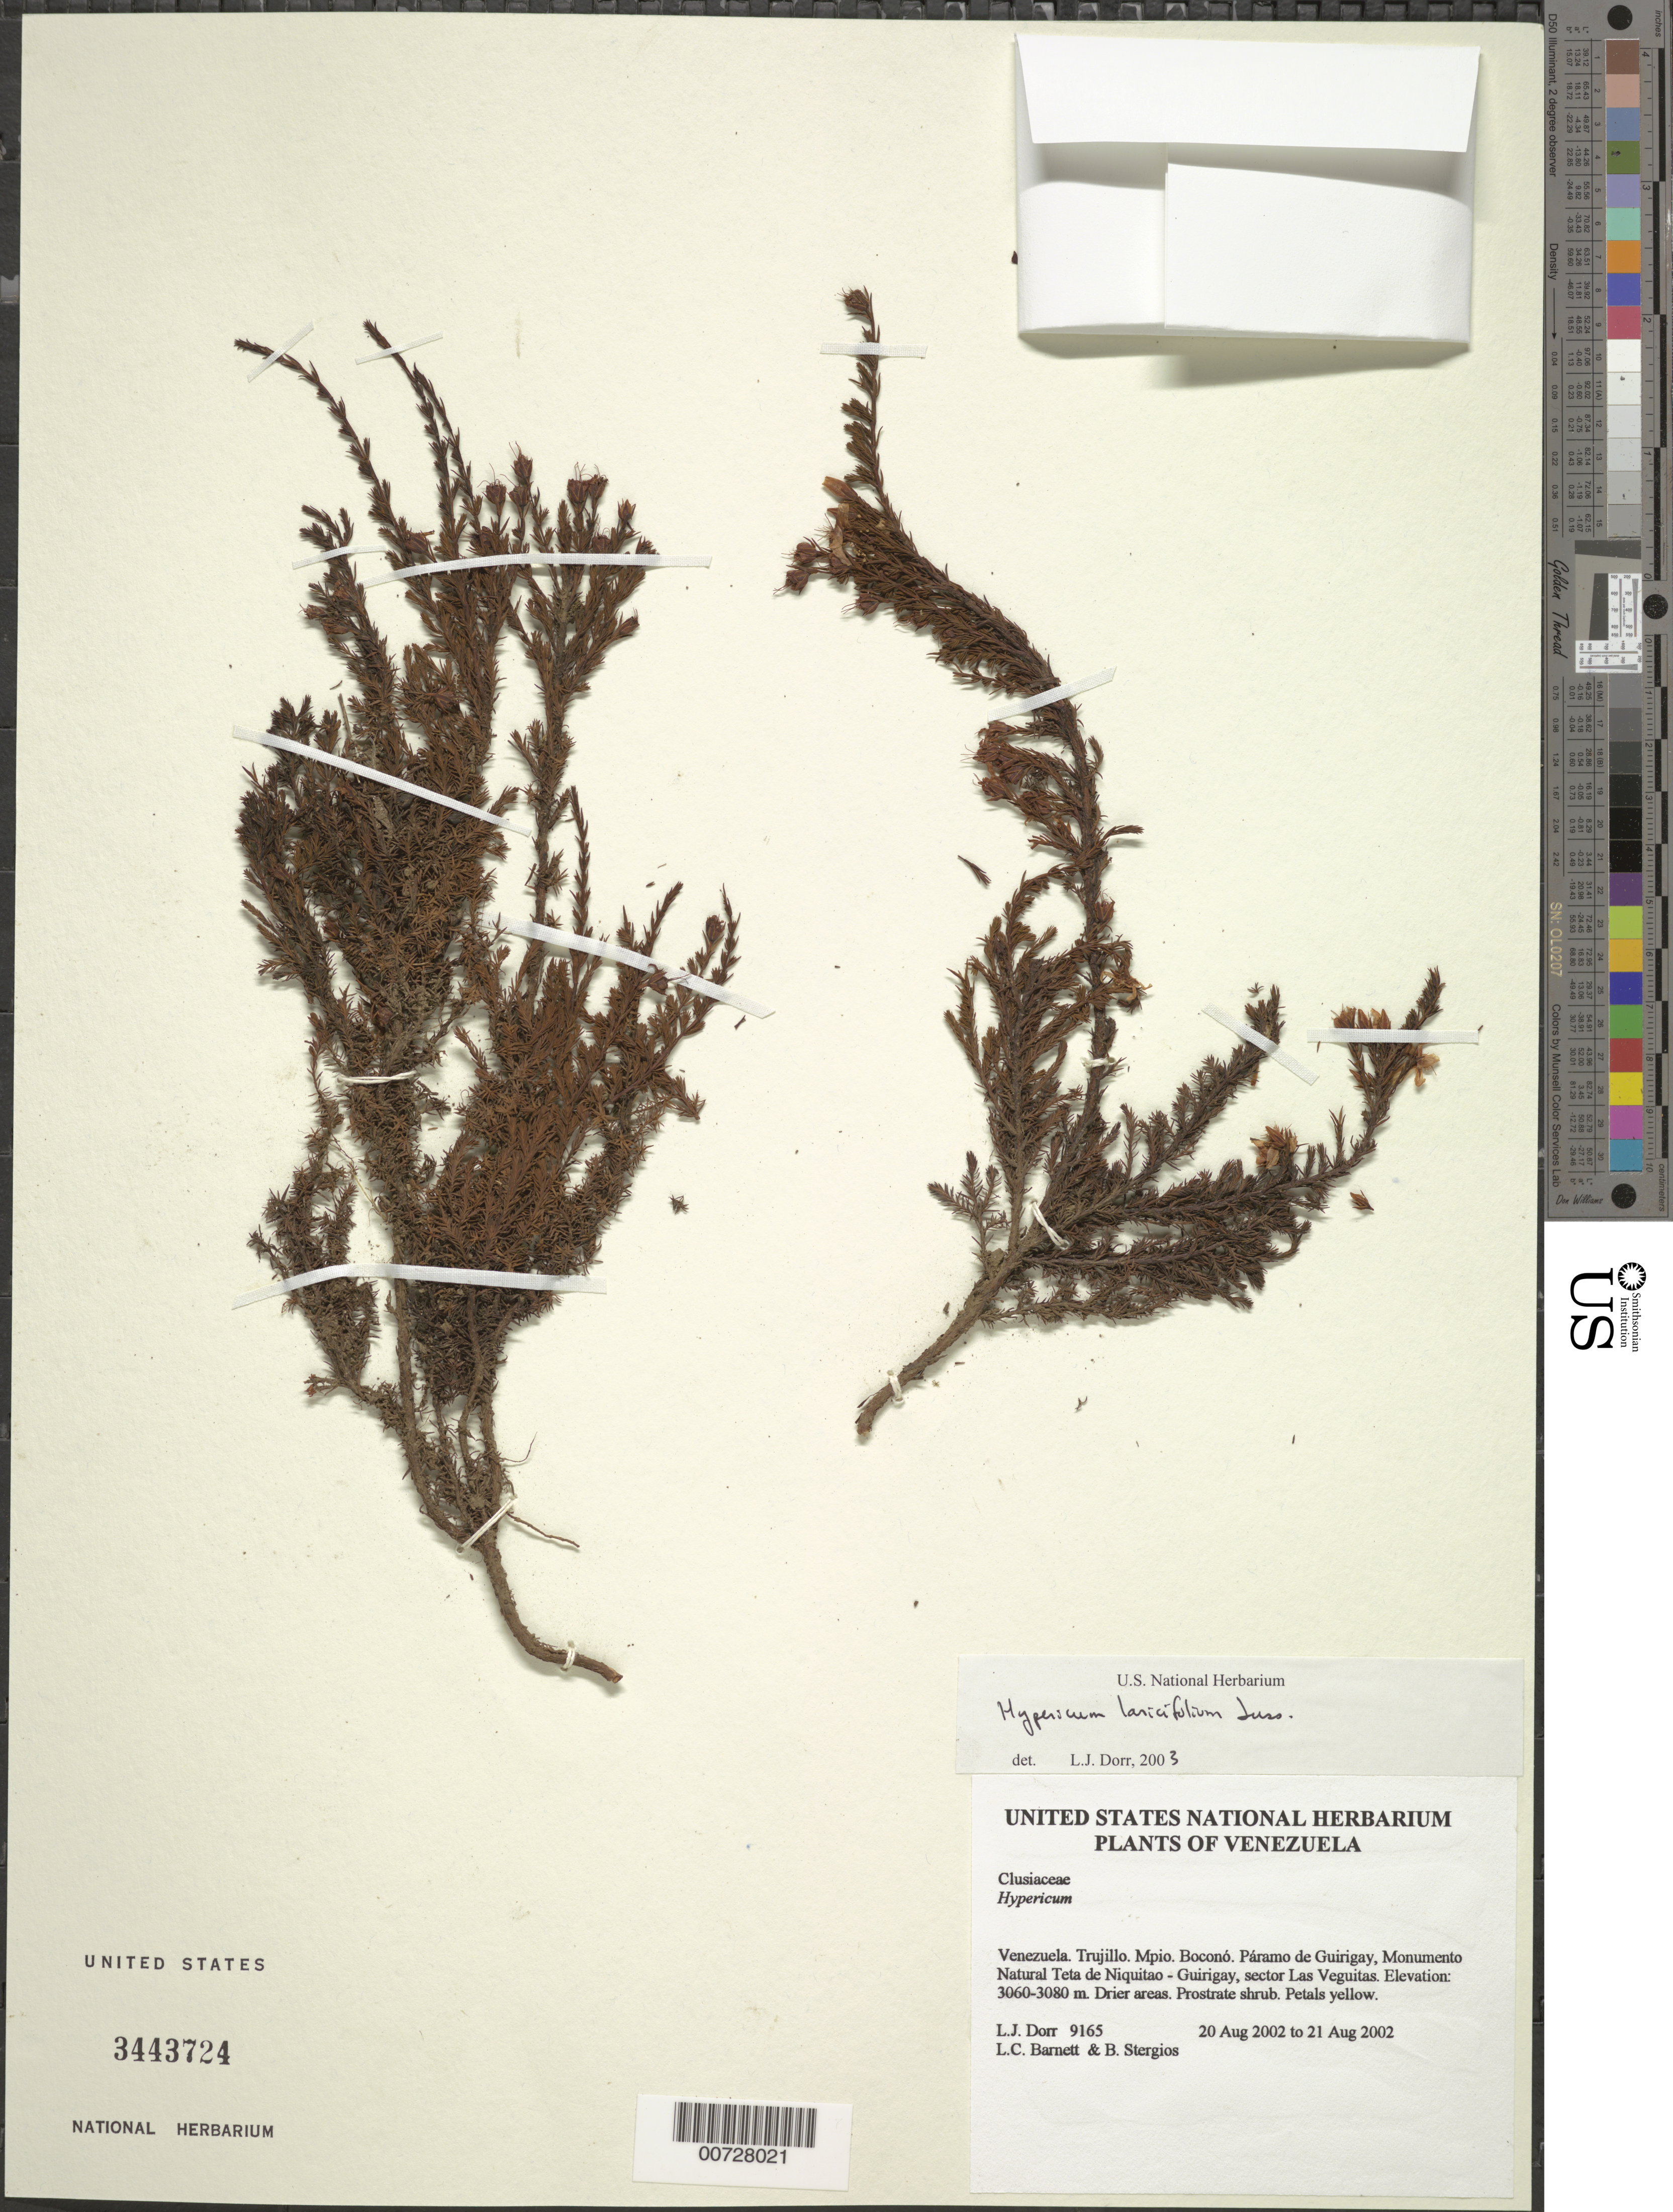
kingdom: Plantae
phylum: Tracheophyta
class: Magnoliopsida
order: Malpighiales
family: Hypericaceae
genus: Hypericum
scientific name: Hypericum laricifolium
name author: Juss.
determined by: Dorr, L. J., (BOT), Smithsonian Institution - National Museum of Natural History (UNITED STATES)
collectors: L. J. Dorr, L. C. Barnett & B. G. Stergios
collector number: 9165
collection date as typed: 20 Aug 2002 to 21 Aug 2002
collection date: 2002-08-20/2002-08-21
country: Venezuela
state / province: Trujillo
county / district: Boconó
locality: Páramo de Guirigay, Monumento Natural Teta de Niquitao - Guirigay, sector Las Veguitas.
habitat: Drier areas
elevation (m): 3060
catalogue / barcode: US 3443724